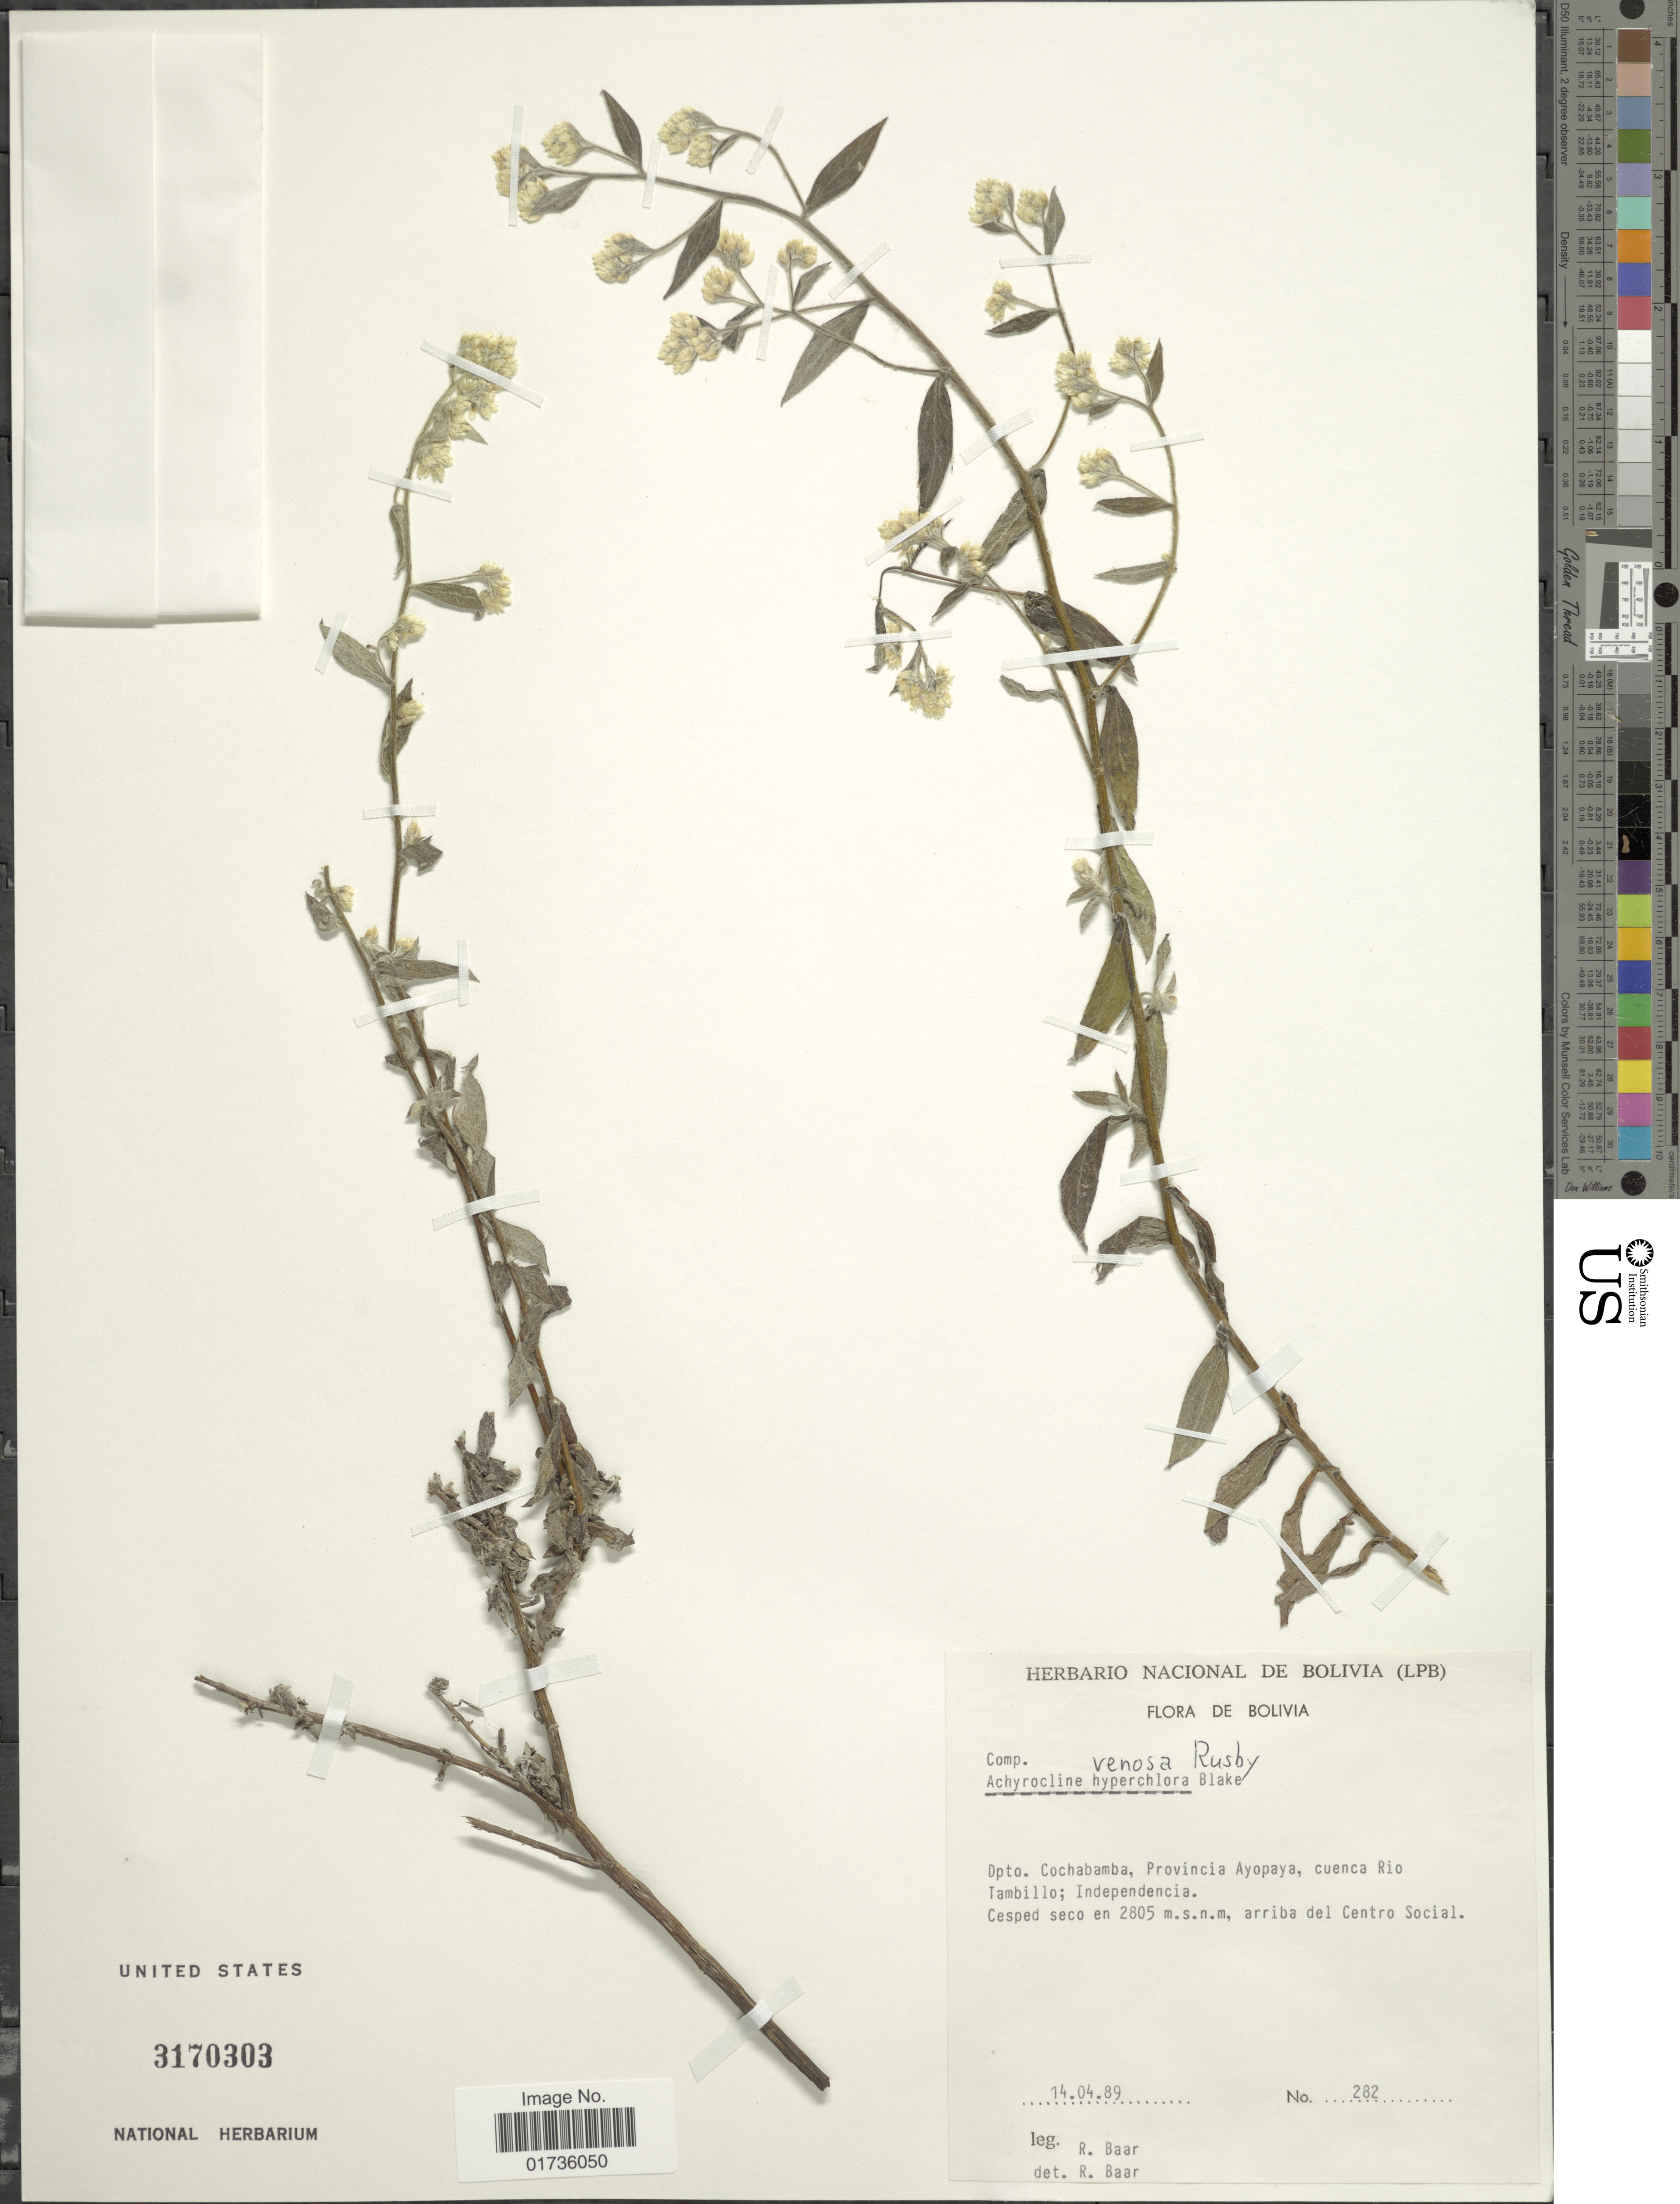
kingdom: Plantae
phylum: Tracheophyta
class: Magnoliopsida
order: Asterales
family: Asteraceae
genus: Achyrocline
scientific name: Achyrocline venosa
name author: Rusby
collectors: R. Baar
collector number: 282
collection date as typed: Transcribed d/m/y: 14/4/89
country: Bolivia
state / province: Cochabamba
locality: Dpto. Cochabamba, Provincia Ayopaya, cuenca Rio Tambillo; Independencia, arriba del Centro Social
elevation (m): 2805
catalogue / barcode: US 3170303